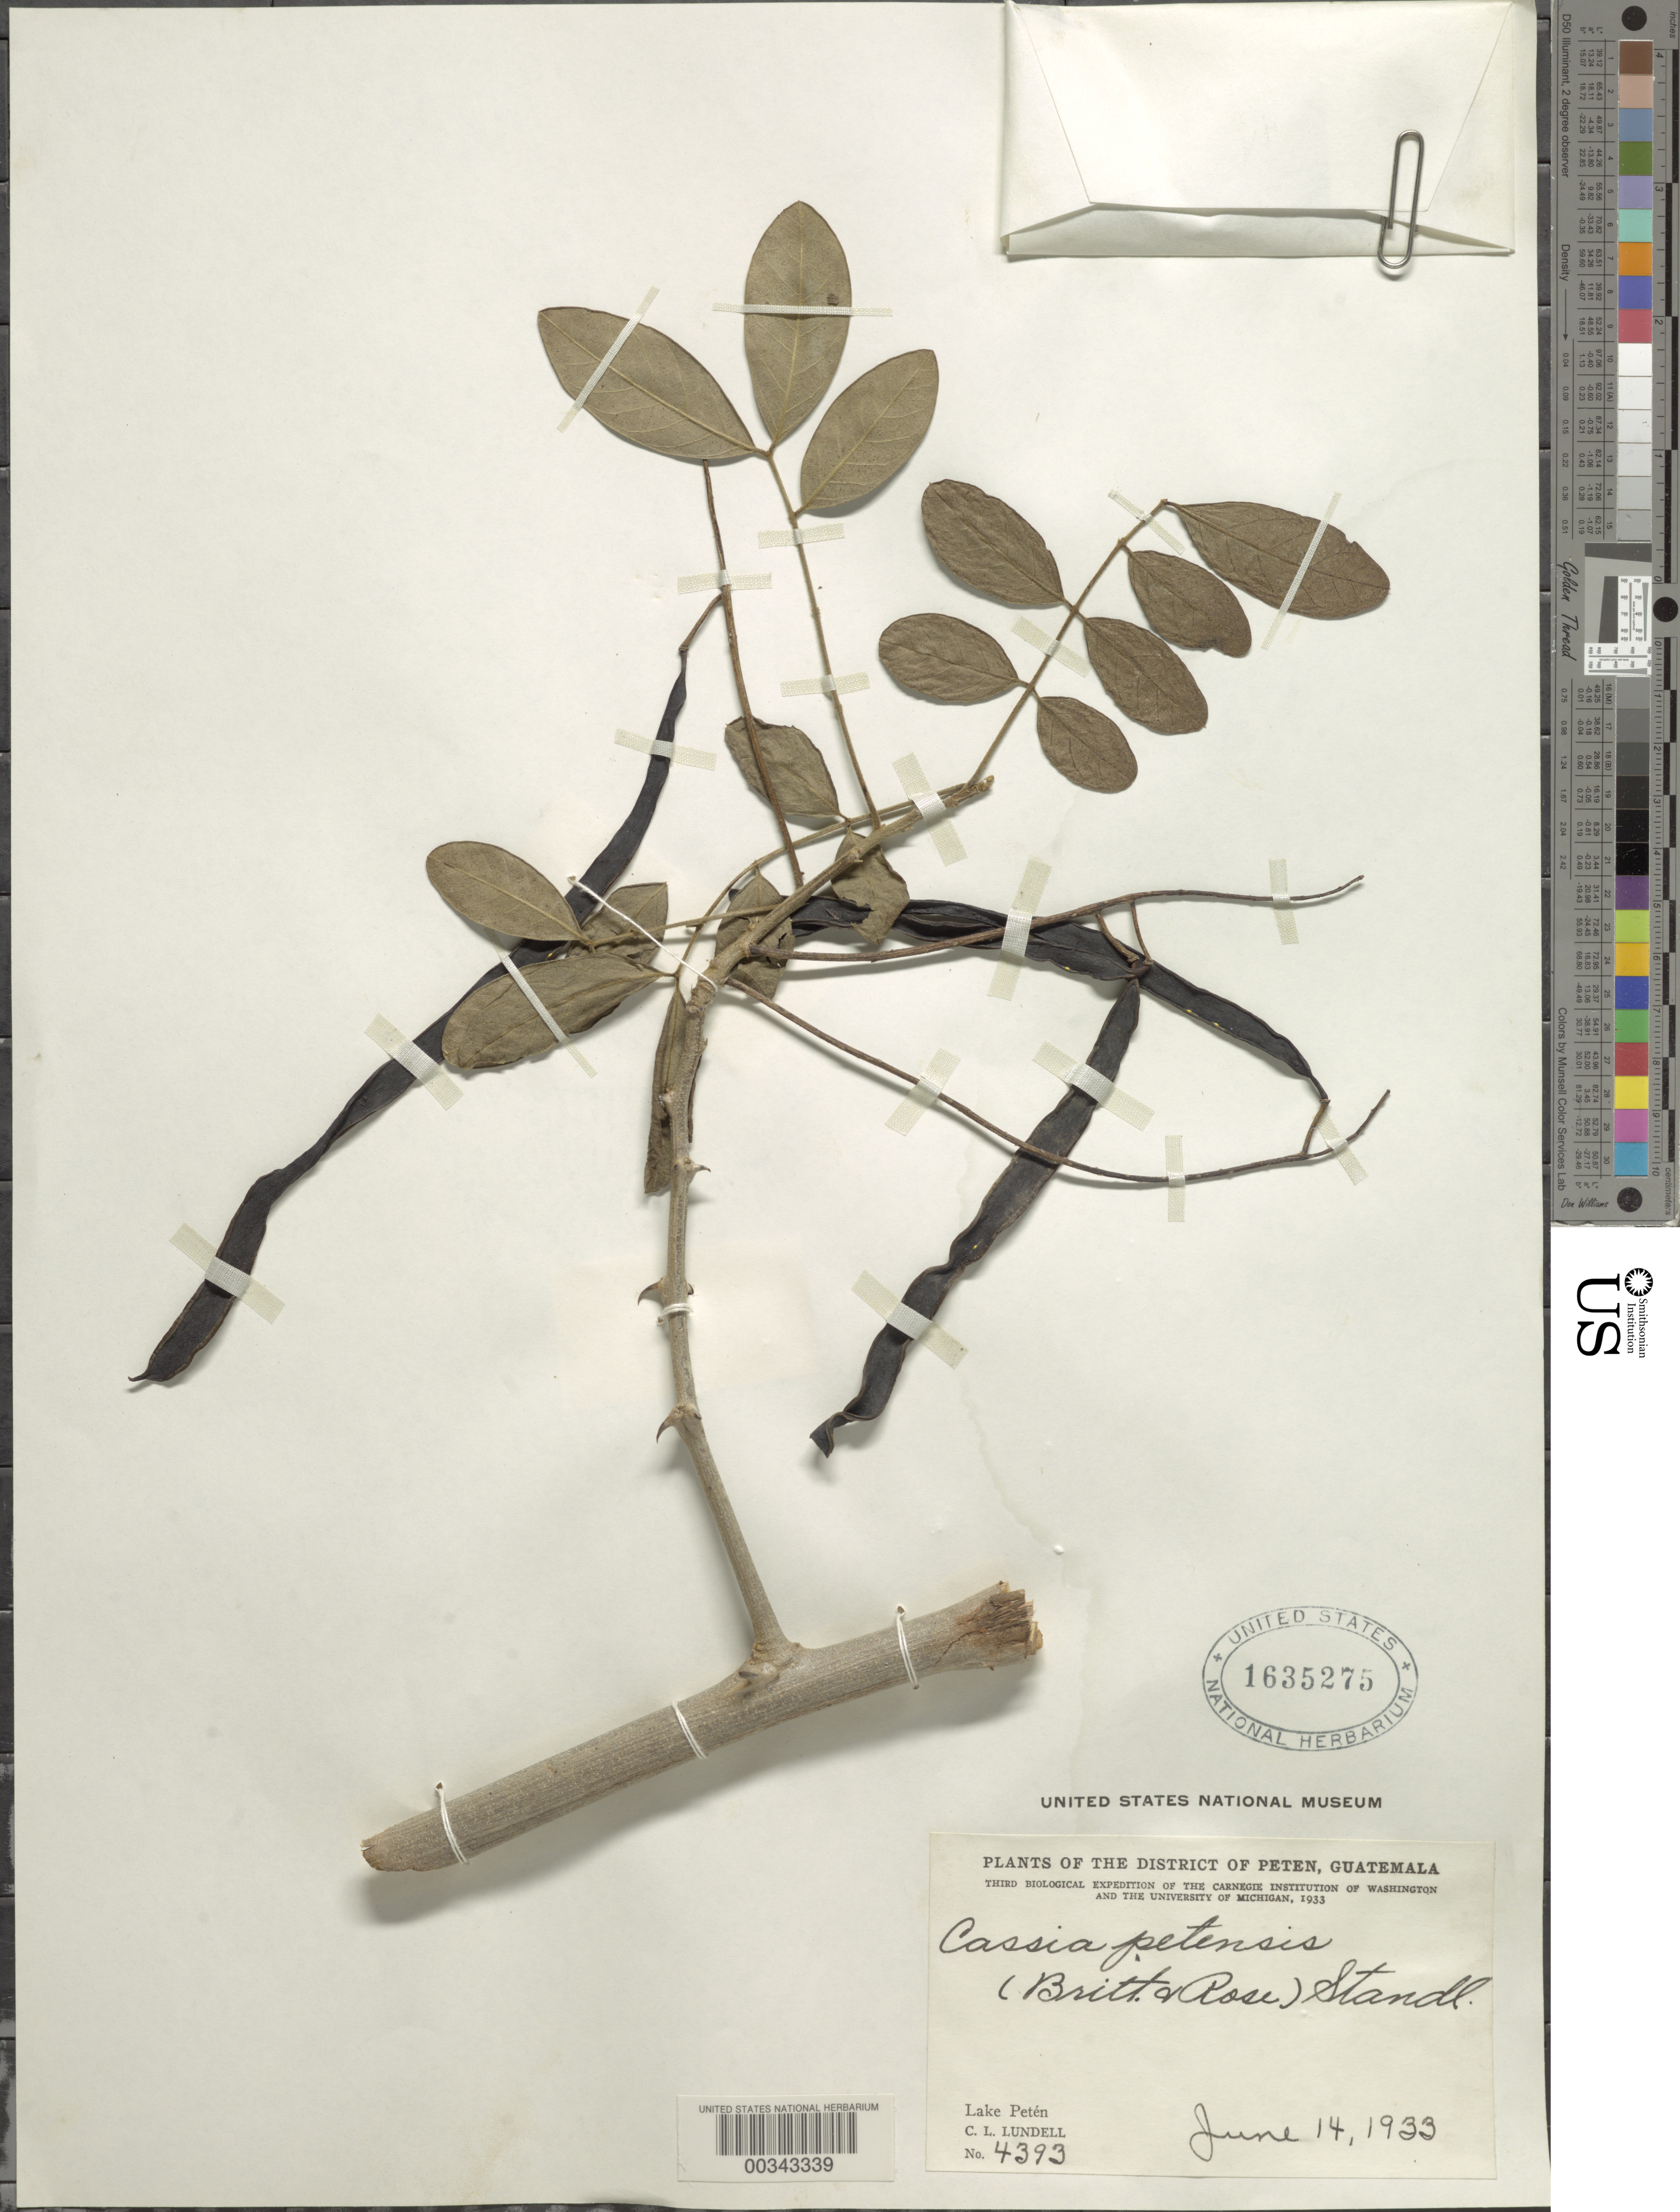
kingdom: Plantae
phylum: Tracheophyta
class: Magnoliopsida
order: Fabales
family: Fabaceae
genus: Senna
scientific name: Senna peralteana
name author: (Kunth) H.S. Irwin & Barneby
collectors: C. L. Lundell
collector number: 4393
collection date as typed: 14 Jun 1933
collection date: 1933-06-14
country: Guatemala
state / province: El Petén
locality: Lake Petèn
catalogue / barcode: US 1635275